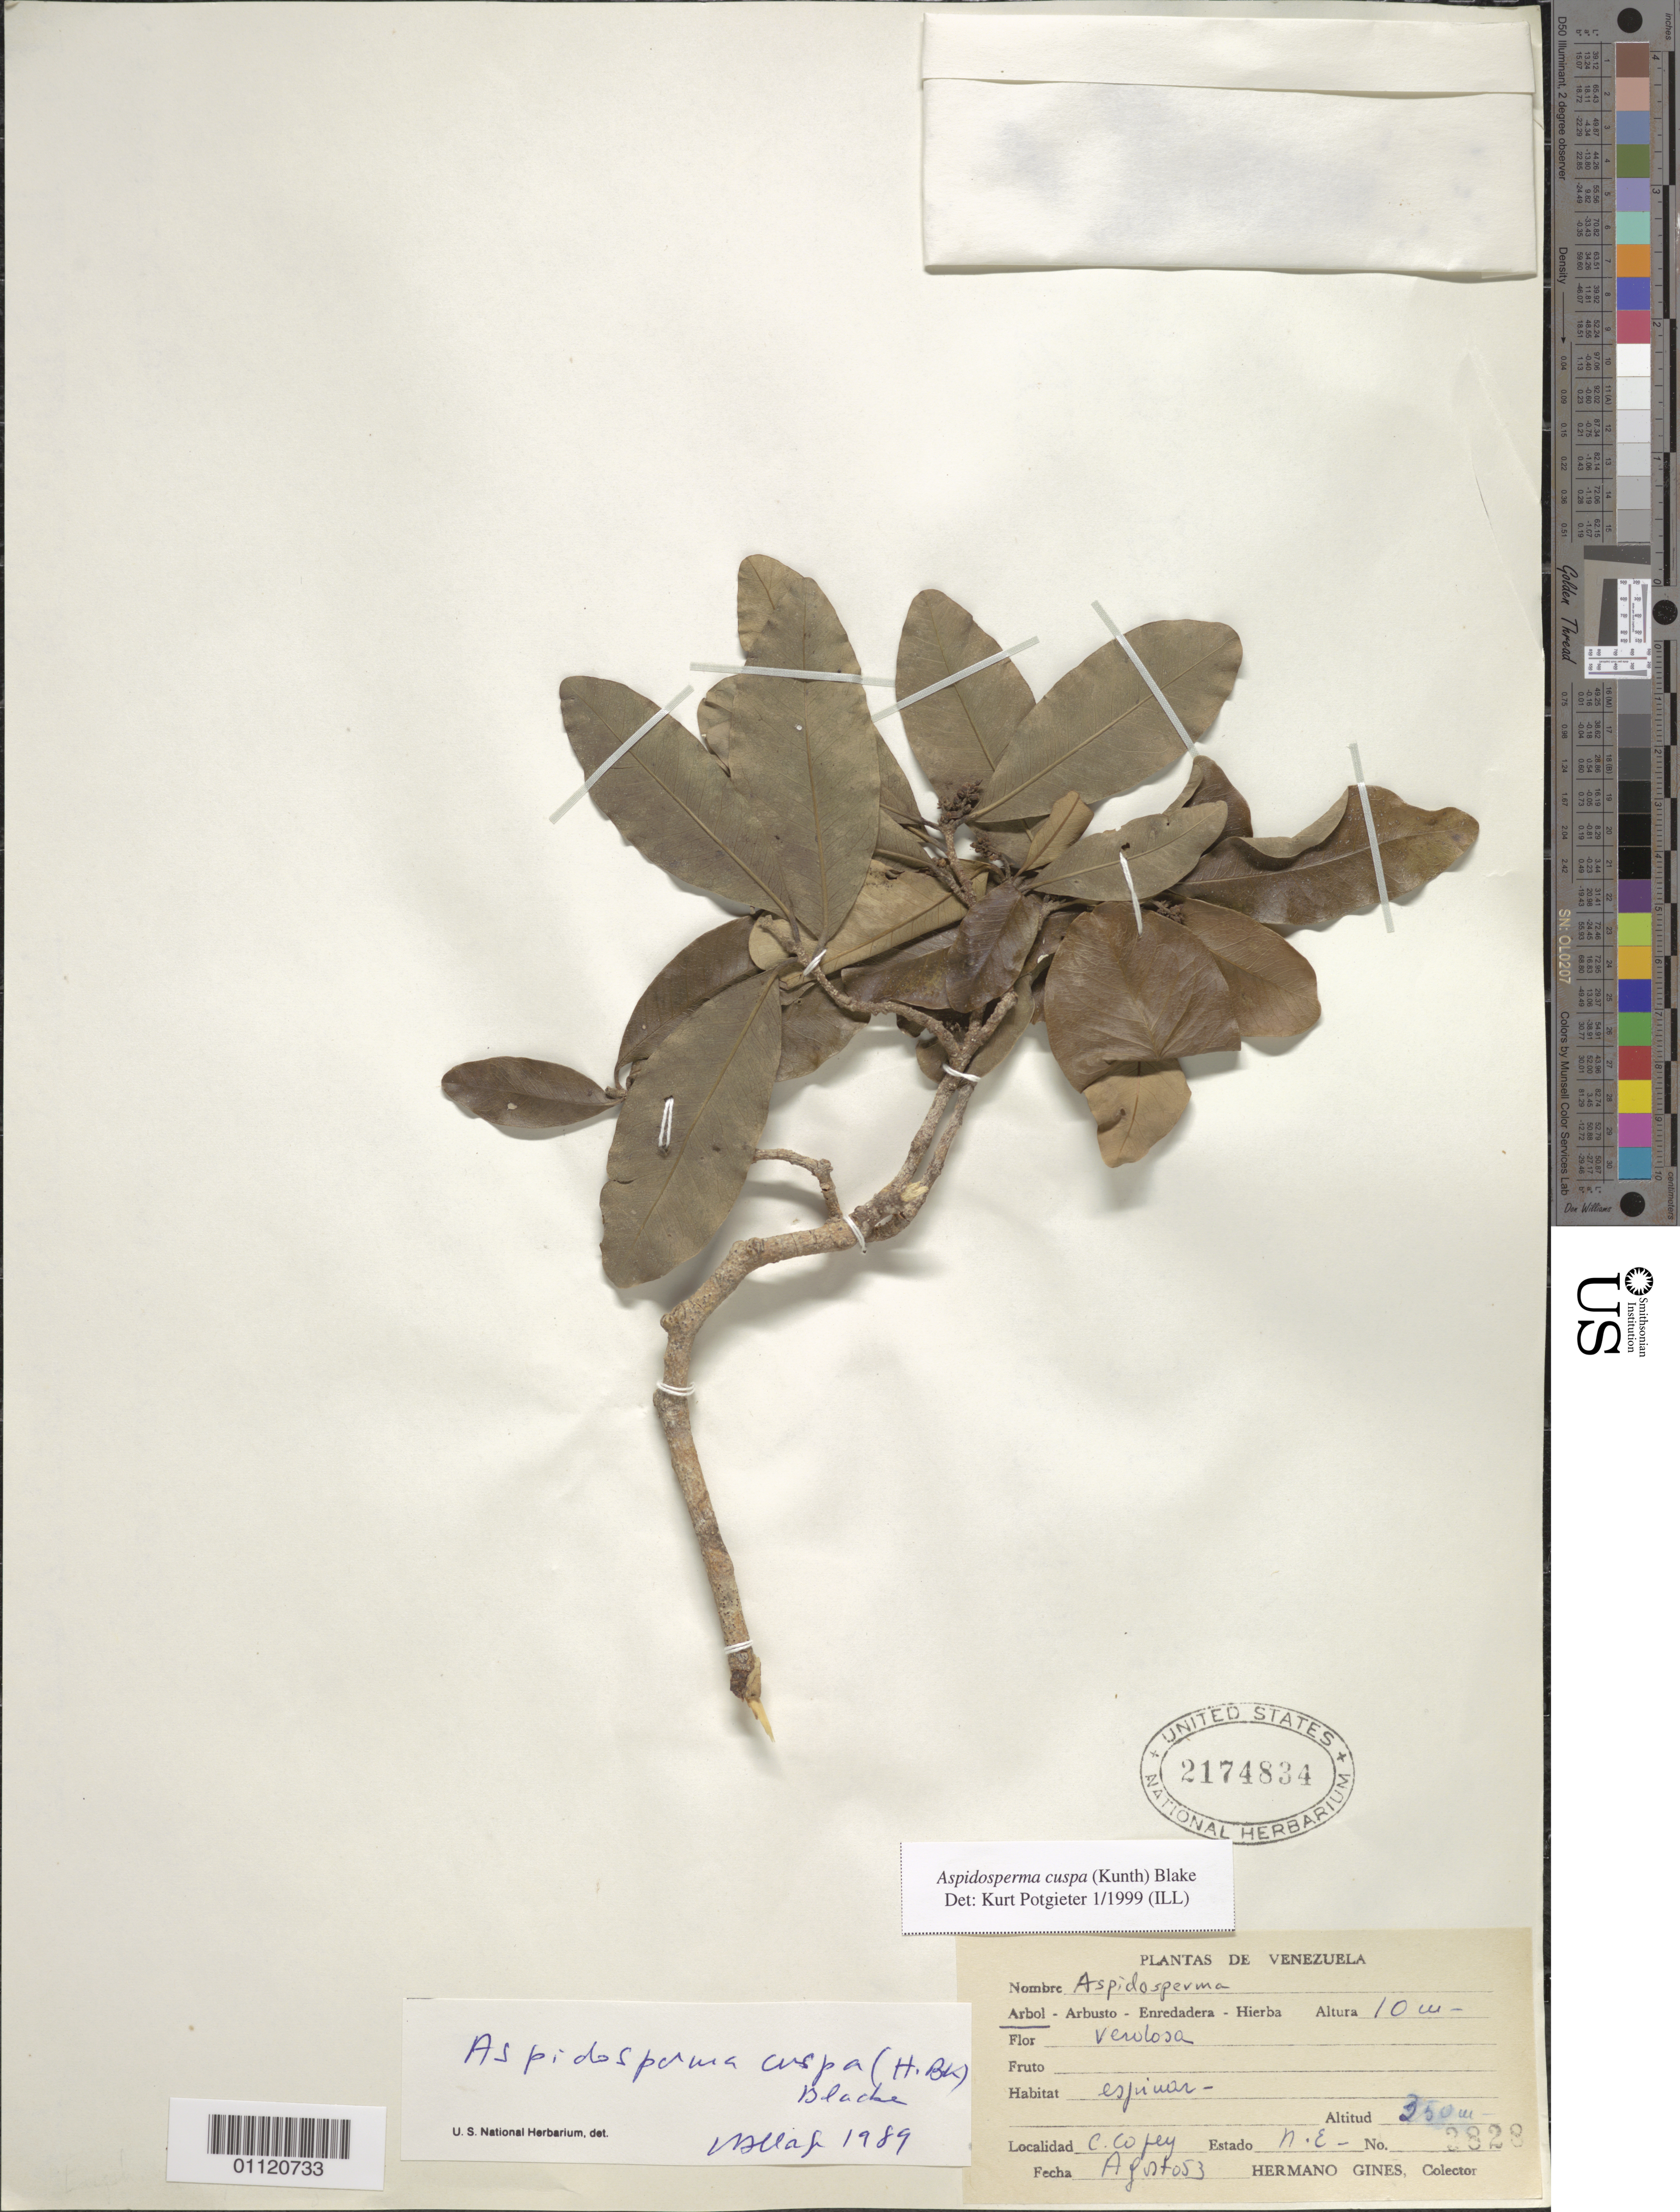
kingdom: Plantae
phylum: Tracheophyta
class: Magnoliopsida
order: Gentianales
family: Apocynaceae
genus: Aspidosperma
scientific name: Aspidosperma cuspa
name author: (Kunth) S.F. Blake ex Pittier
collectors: Bro. Gines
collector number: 3828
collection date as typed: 01 Aug 1953 to 31 Aug 1953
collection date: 1953-08-01/1953-08-31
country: Venezuela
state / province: Nueva Esparta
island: Margarita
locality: C. Copey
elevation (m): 350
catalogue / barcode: US 2174834